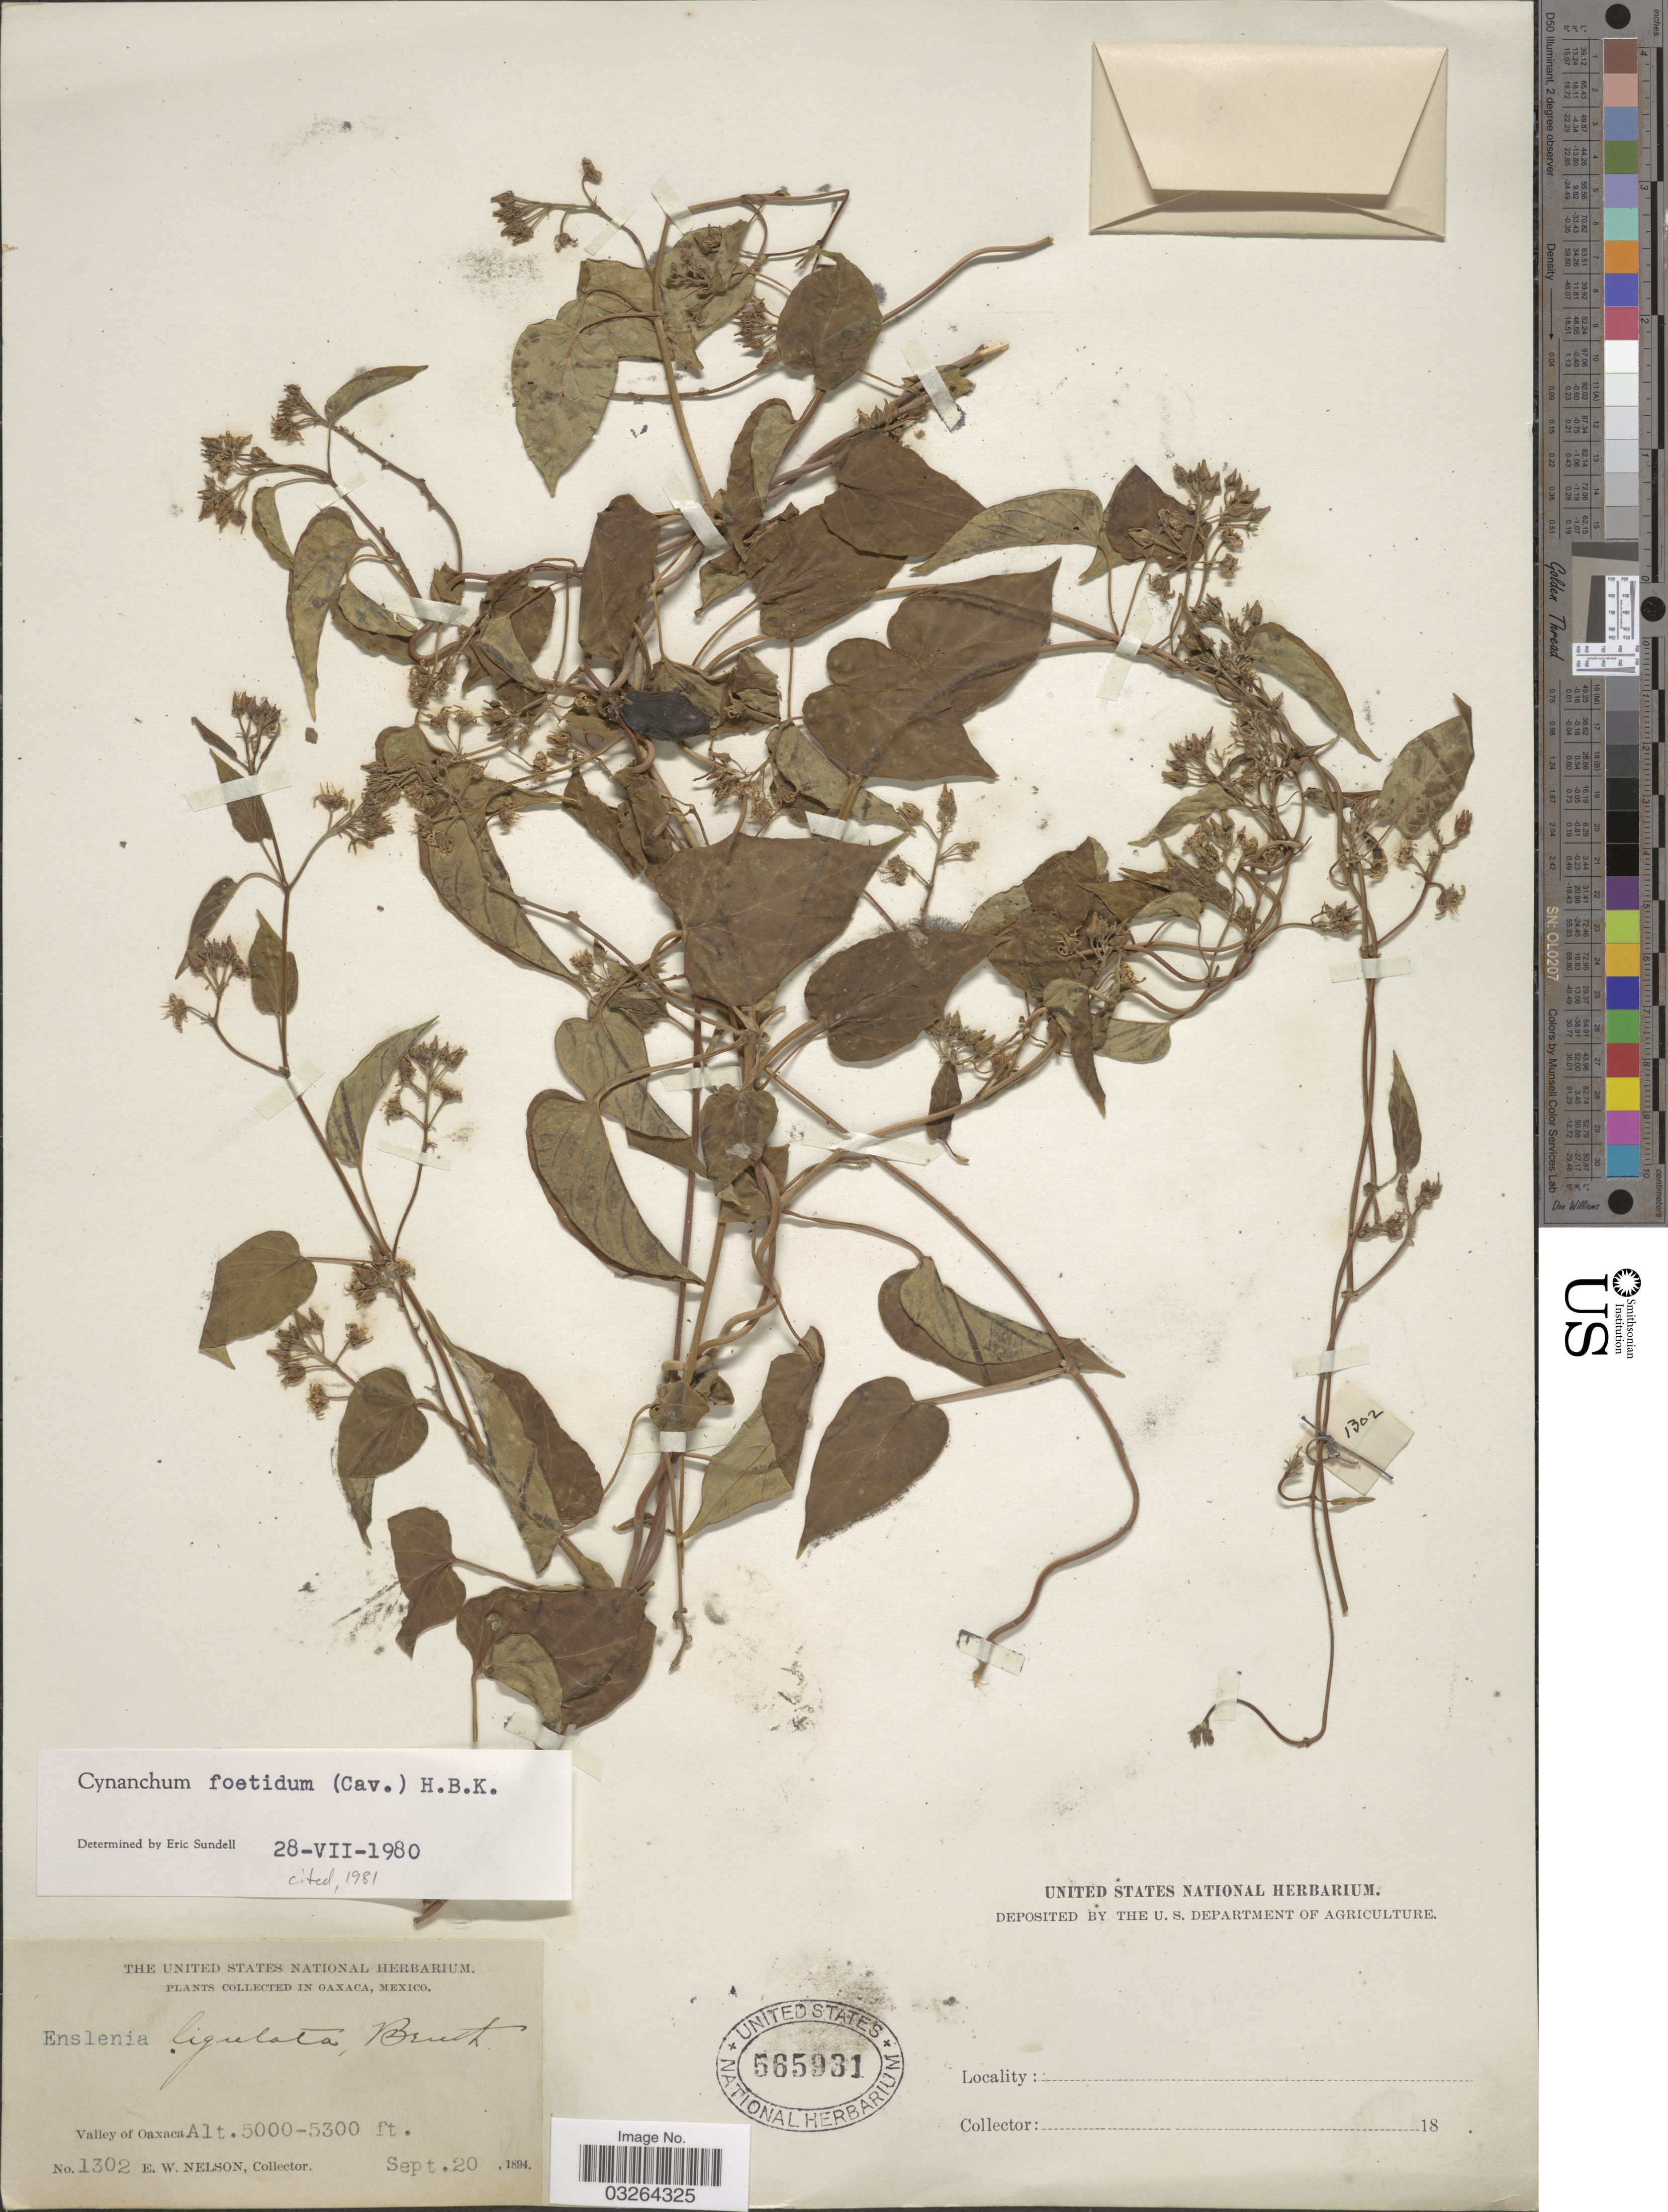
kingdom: Plantae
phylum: Tracheophyta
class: Magnoliopsida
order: Gentianales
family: Apocynaceae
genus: Cynanchum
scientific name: Cynanchum foetidum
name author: (Cav.) Kunth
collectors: E. W. Nelson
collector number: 1302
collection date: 1894-09-20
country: Mexico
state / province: Oaxaca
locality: Valley of Oaxaca.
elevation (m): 1524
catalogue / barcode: US 565931